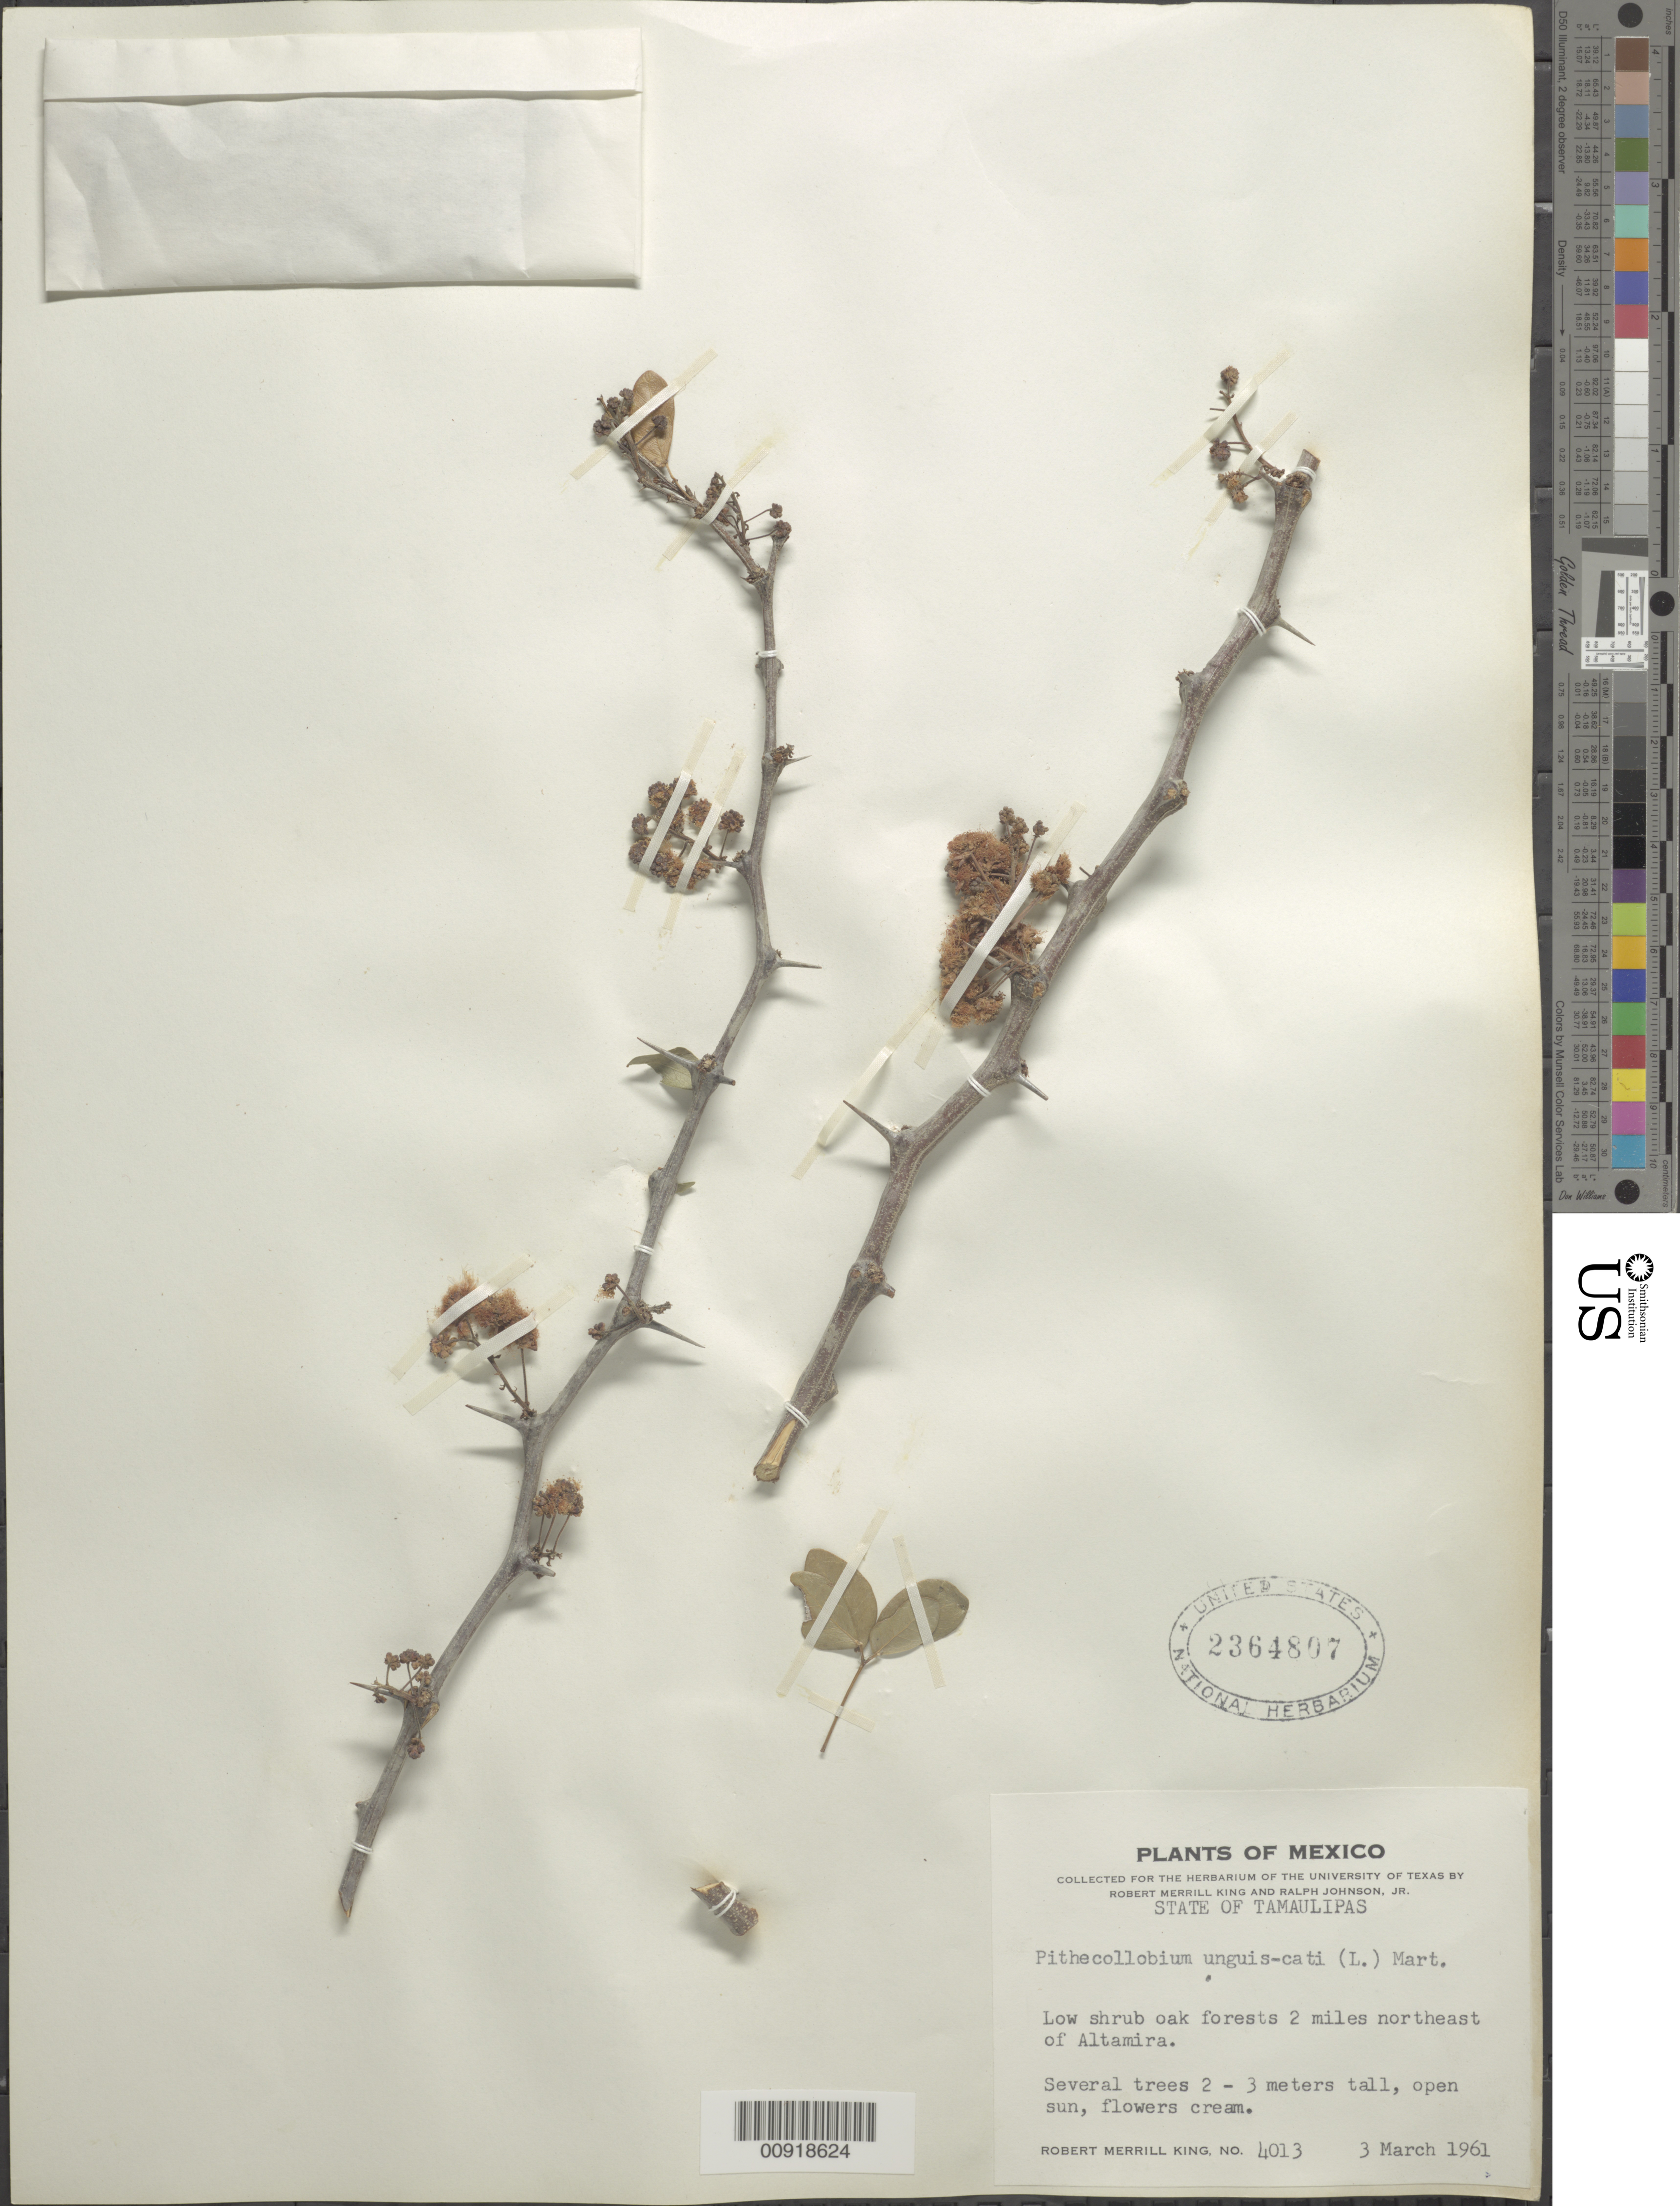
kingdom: Plantae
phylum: Tracheophyta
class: Magnoliopsida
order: Fabales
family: Fabaceae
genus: Pithecellobium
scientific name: Pithecellobium unguis-cati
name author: (L.) Benth.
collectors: R. M. King & R. Johnson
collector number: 4013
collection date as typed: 03 Mar 1961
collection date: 1961-03-03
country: Mexico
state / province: Tamaulipas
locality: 2 miles northeast of Altamira, Tamaulipas.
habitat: Open sun. Low shrub oak forests.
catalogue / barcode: US 2364807